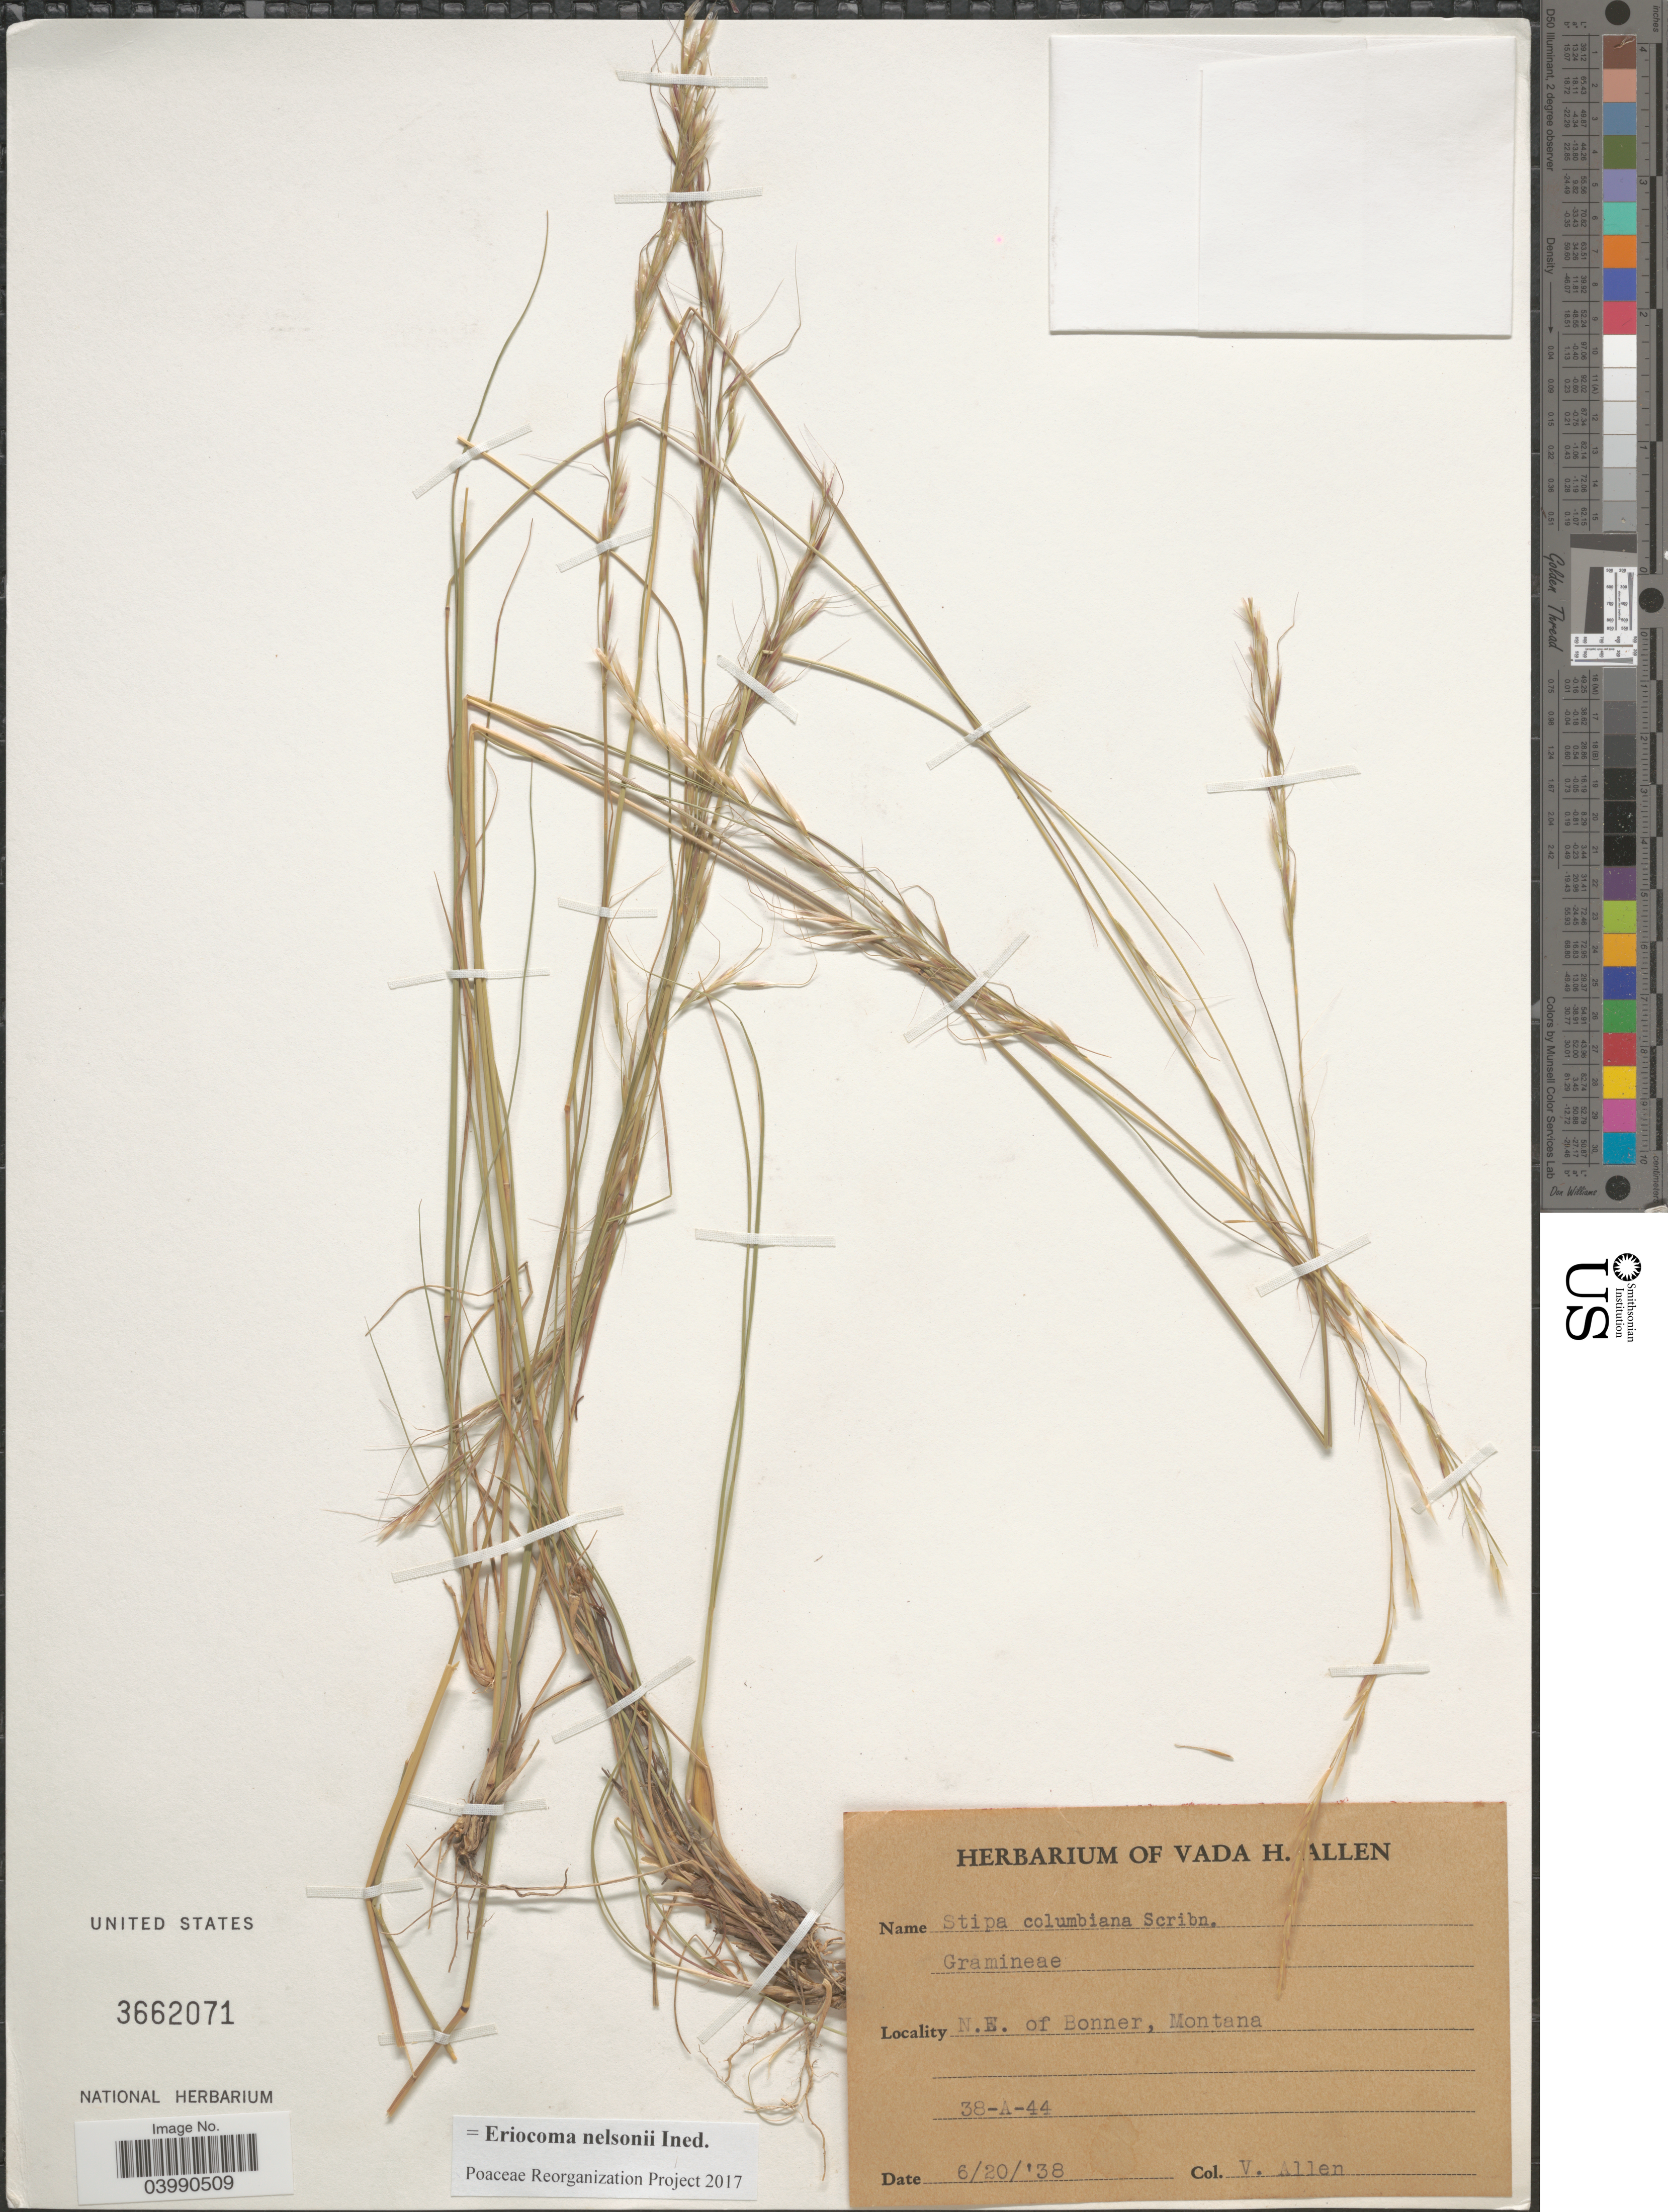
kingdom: Plantae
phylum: Tracheophyta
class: Liliopsida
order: Poales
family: Poaceae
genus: Eriocoma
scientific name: Eriocoma nelsonii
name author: (Scribn.) Romasch.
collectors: V. Allen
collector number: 38-A-44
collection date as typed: Transcribed d/m/y: 20/6/38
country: United States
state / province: Montana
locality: N.E. of Bonner.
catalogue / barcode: US 3662071